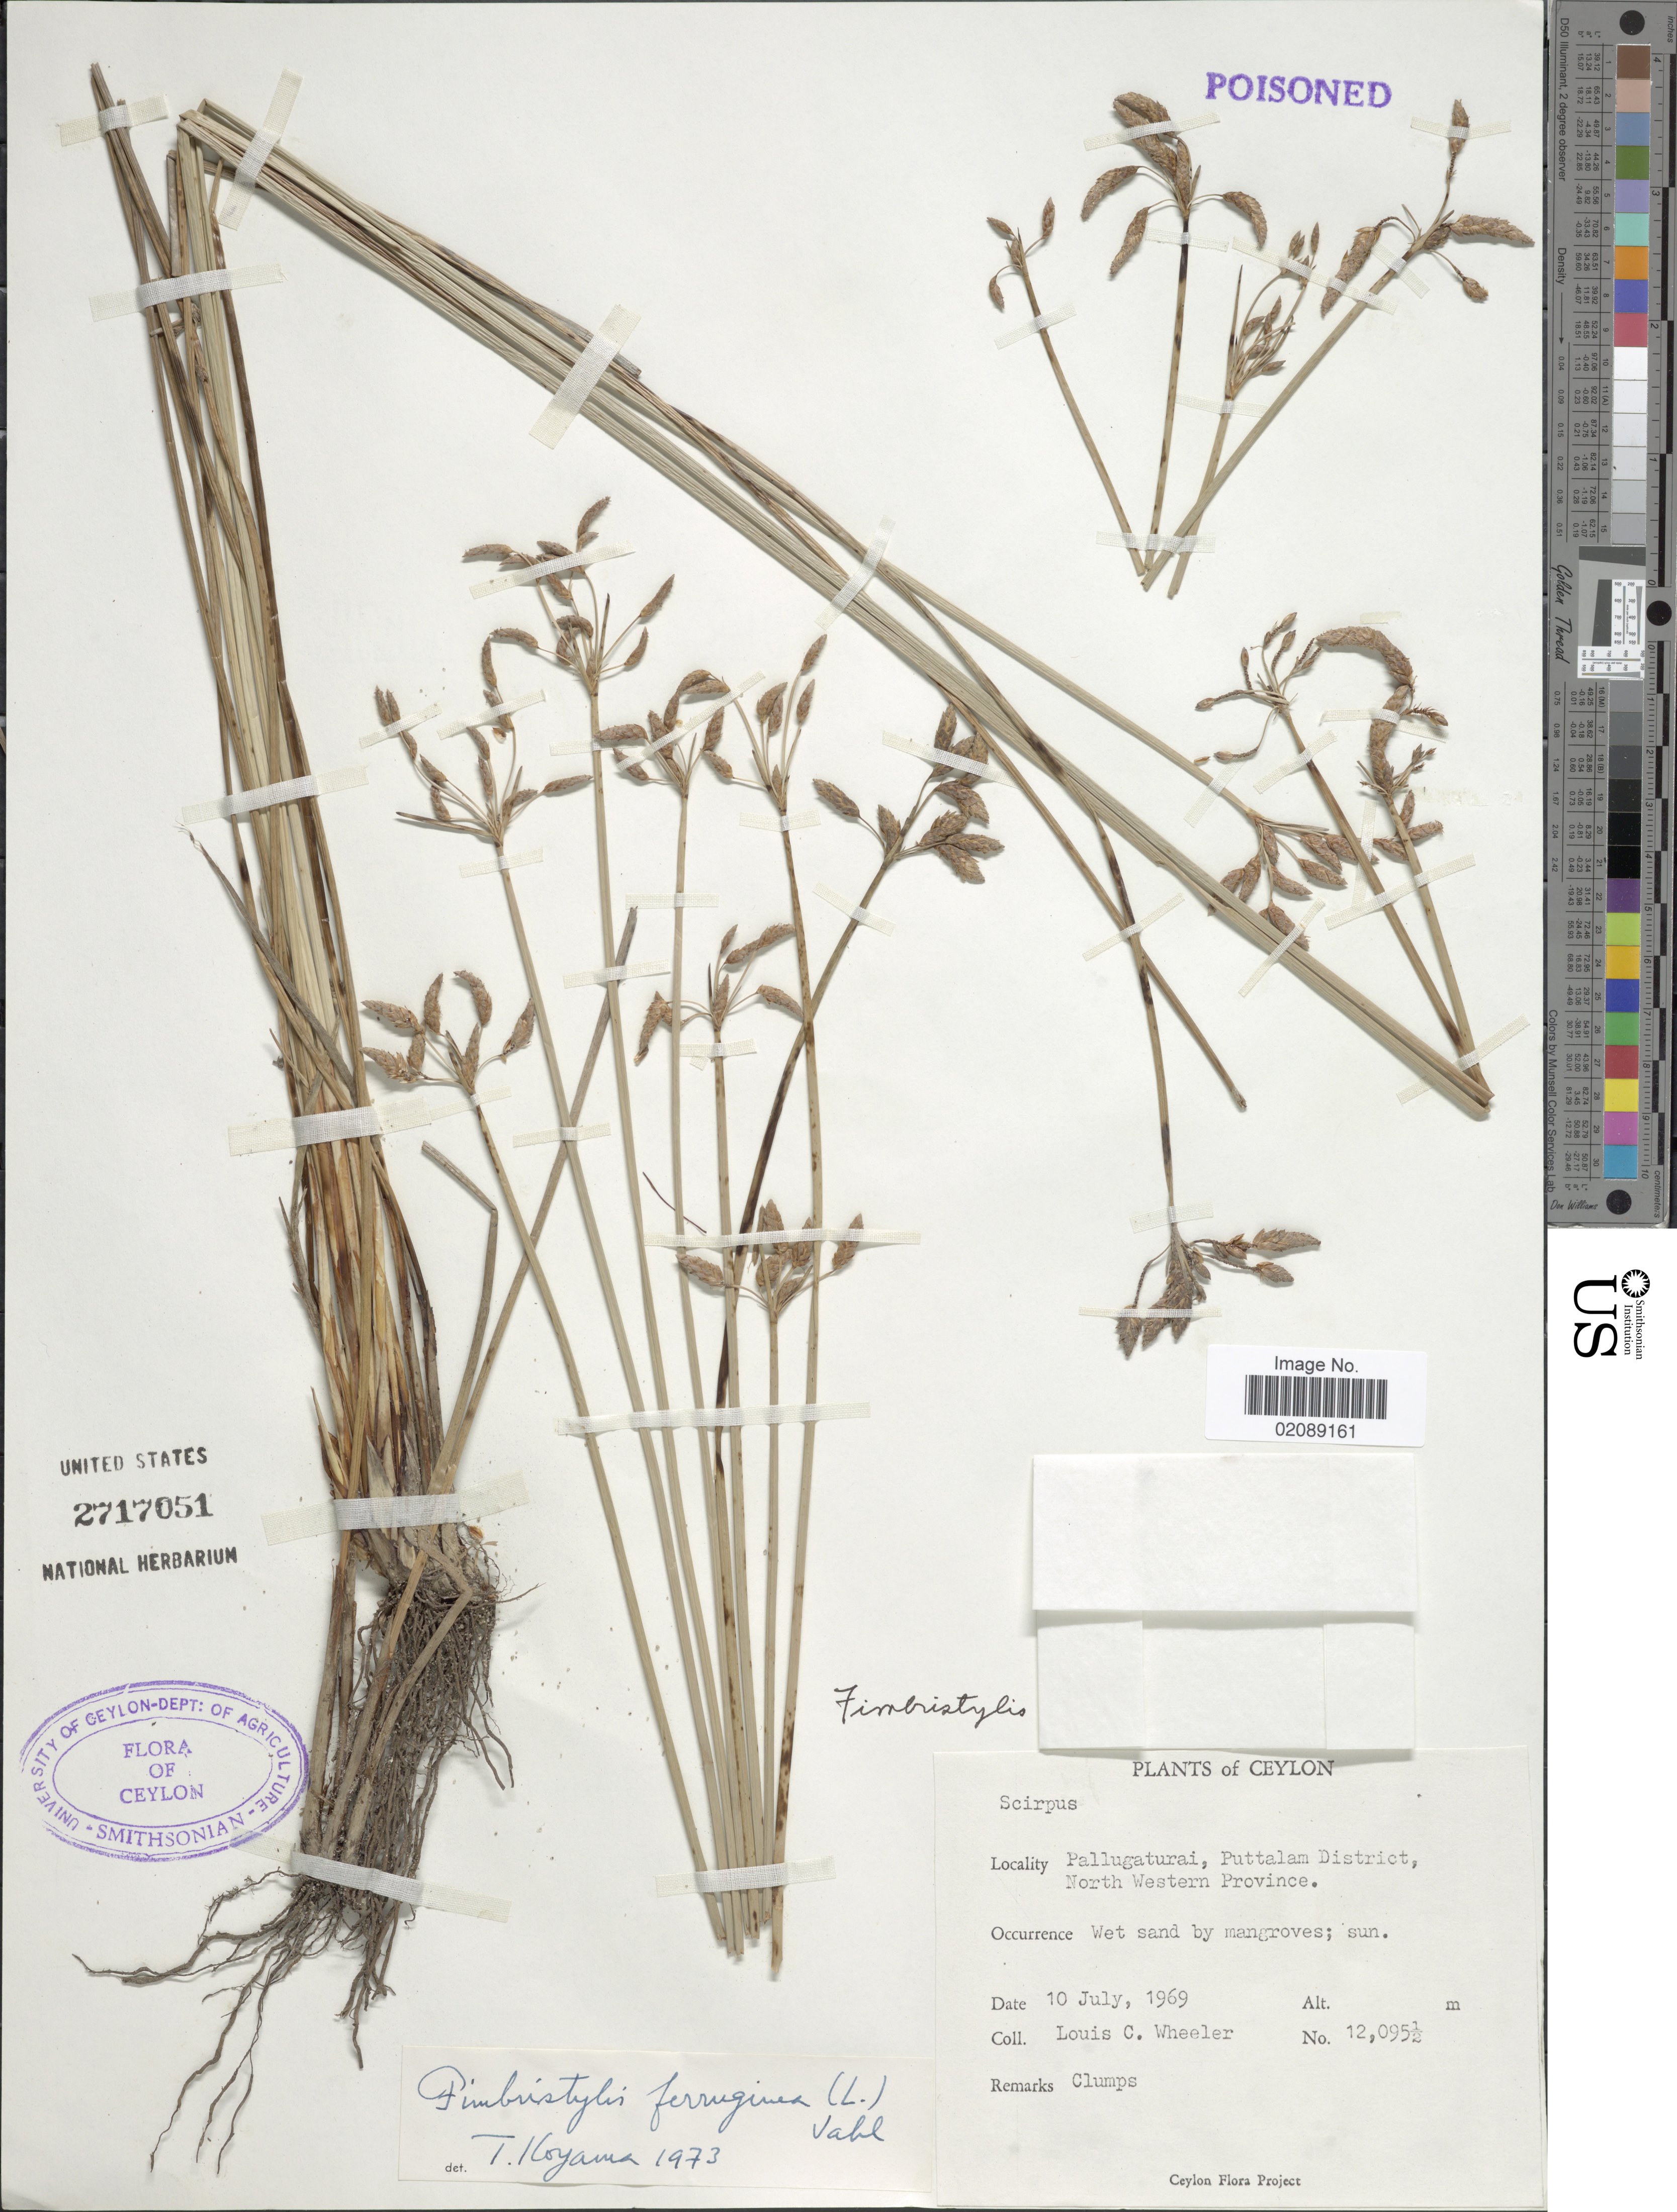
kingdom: Plantae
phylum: Tracheophyta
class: Liliopsida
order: Poales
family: Cyperaceae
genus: Fimbristylis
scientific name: Fimbristylis ferruginea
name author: (L.) Vahl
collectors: L. C. Wheeler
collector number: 12095½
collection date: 1969-07-10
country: Sri Lanka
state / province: North Western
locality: Ceylon, Pallugaturai, Puttalam District, North Western Province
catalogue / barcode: US 2717051